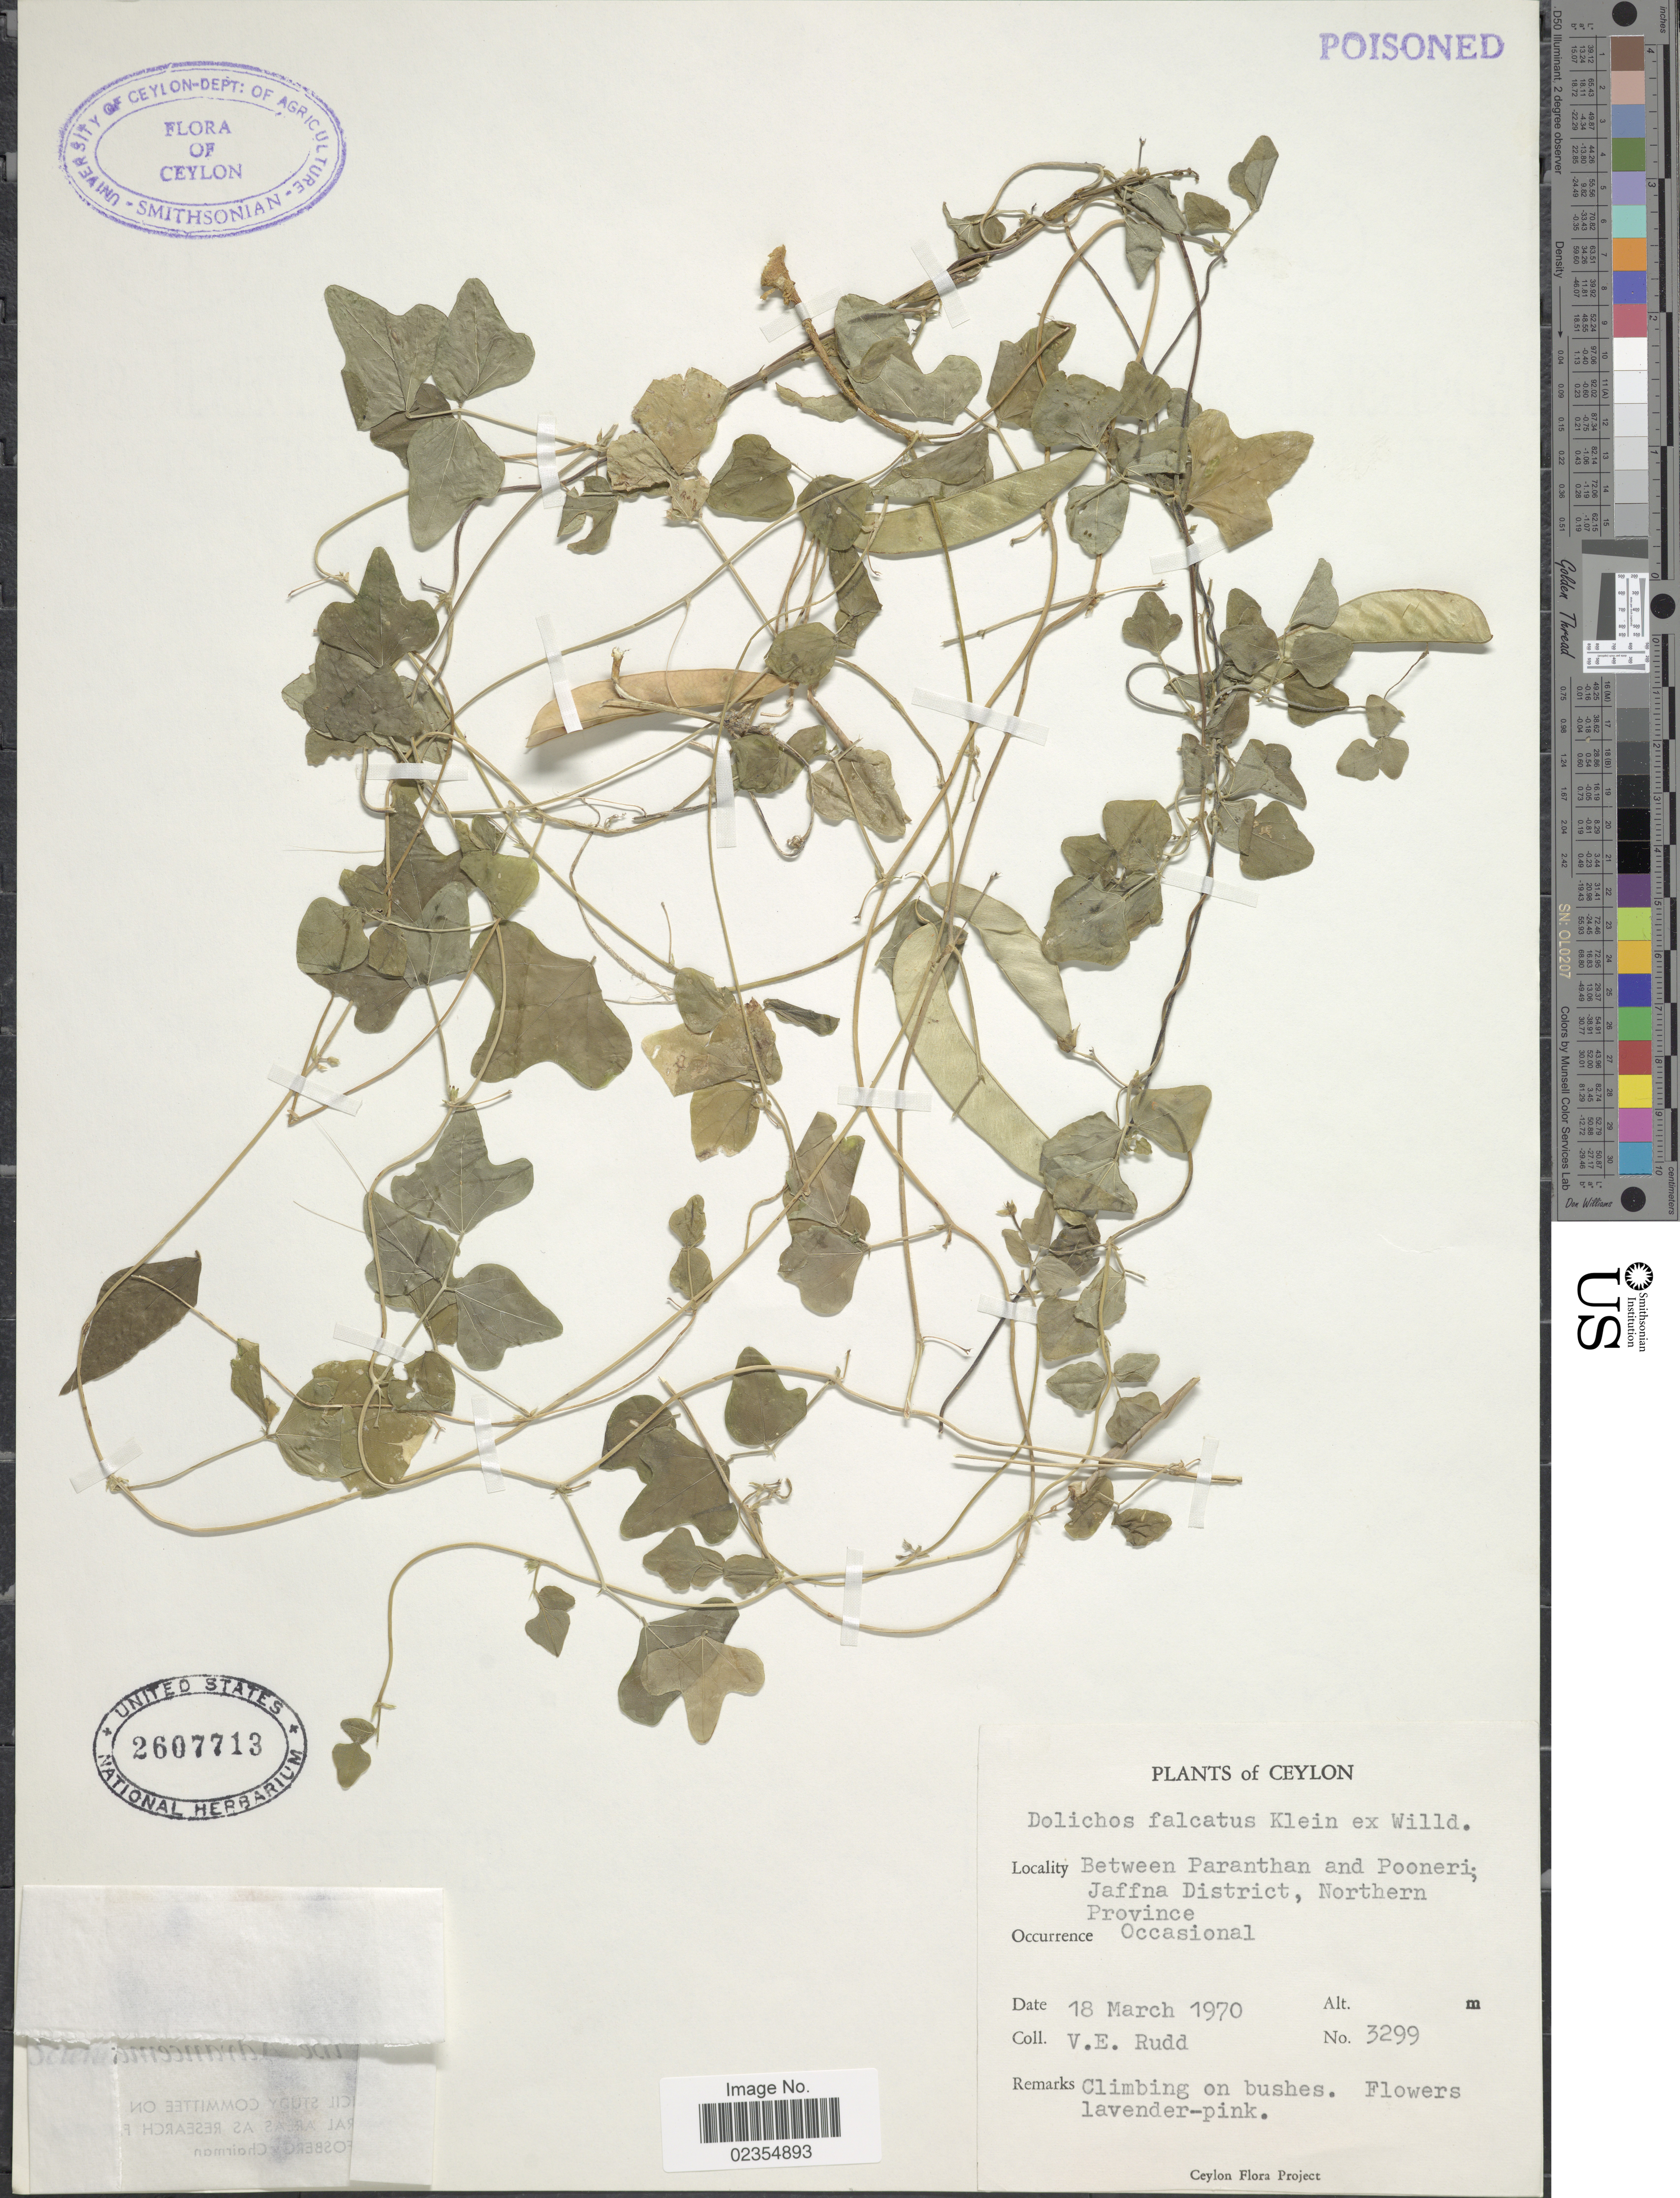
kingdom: Plantae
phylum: Tracheophyta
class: Magnoliopsida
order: Fabales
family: Fabaceae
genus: Dolichos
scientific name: Dolichos trilobus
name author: L.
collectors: V. E. Rudd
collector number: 3299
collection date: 1970-03-18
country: Sri Lanka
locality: Ceylon, beteen Paranthan and Pooneri, Jaffna District, Northern Province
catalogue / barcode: US 2607713